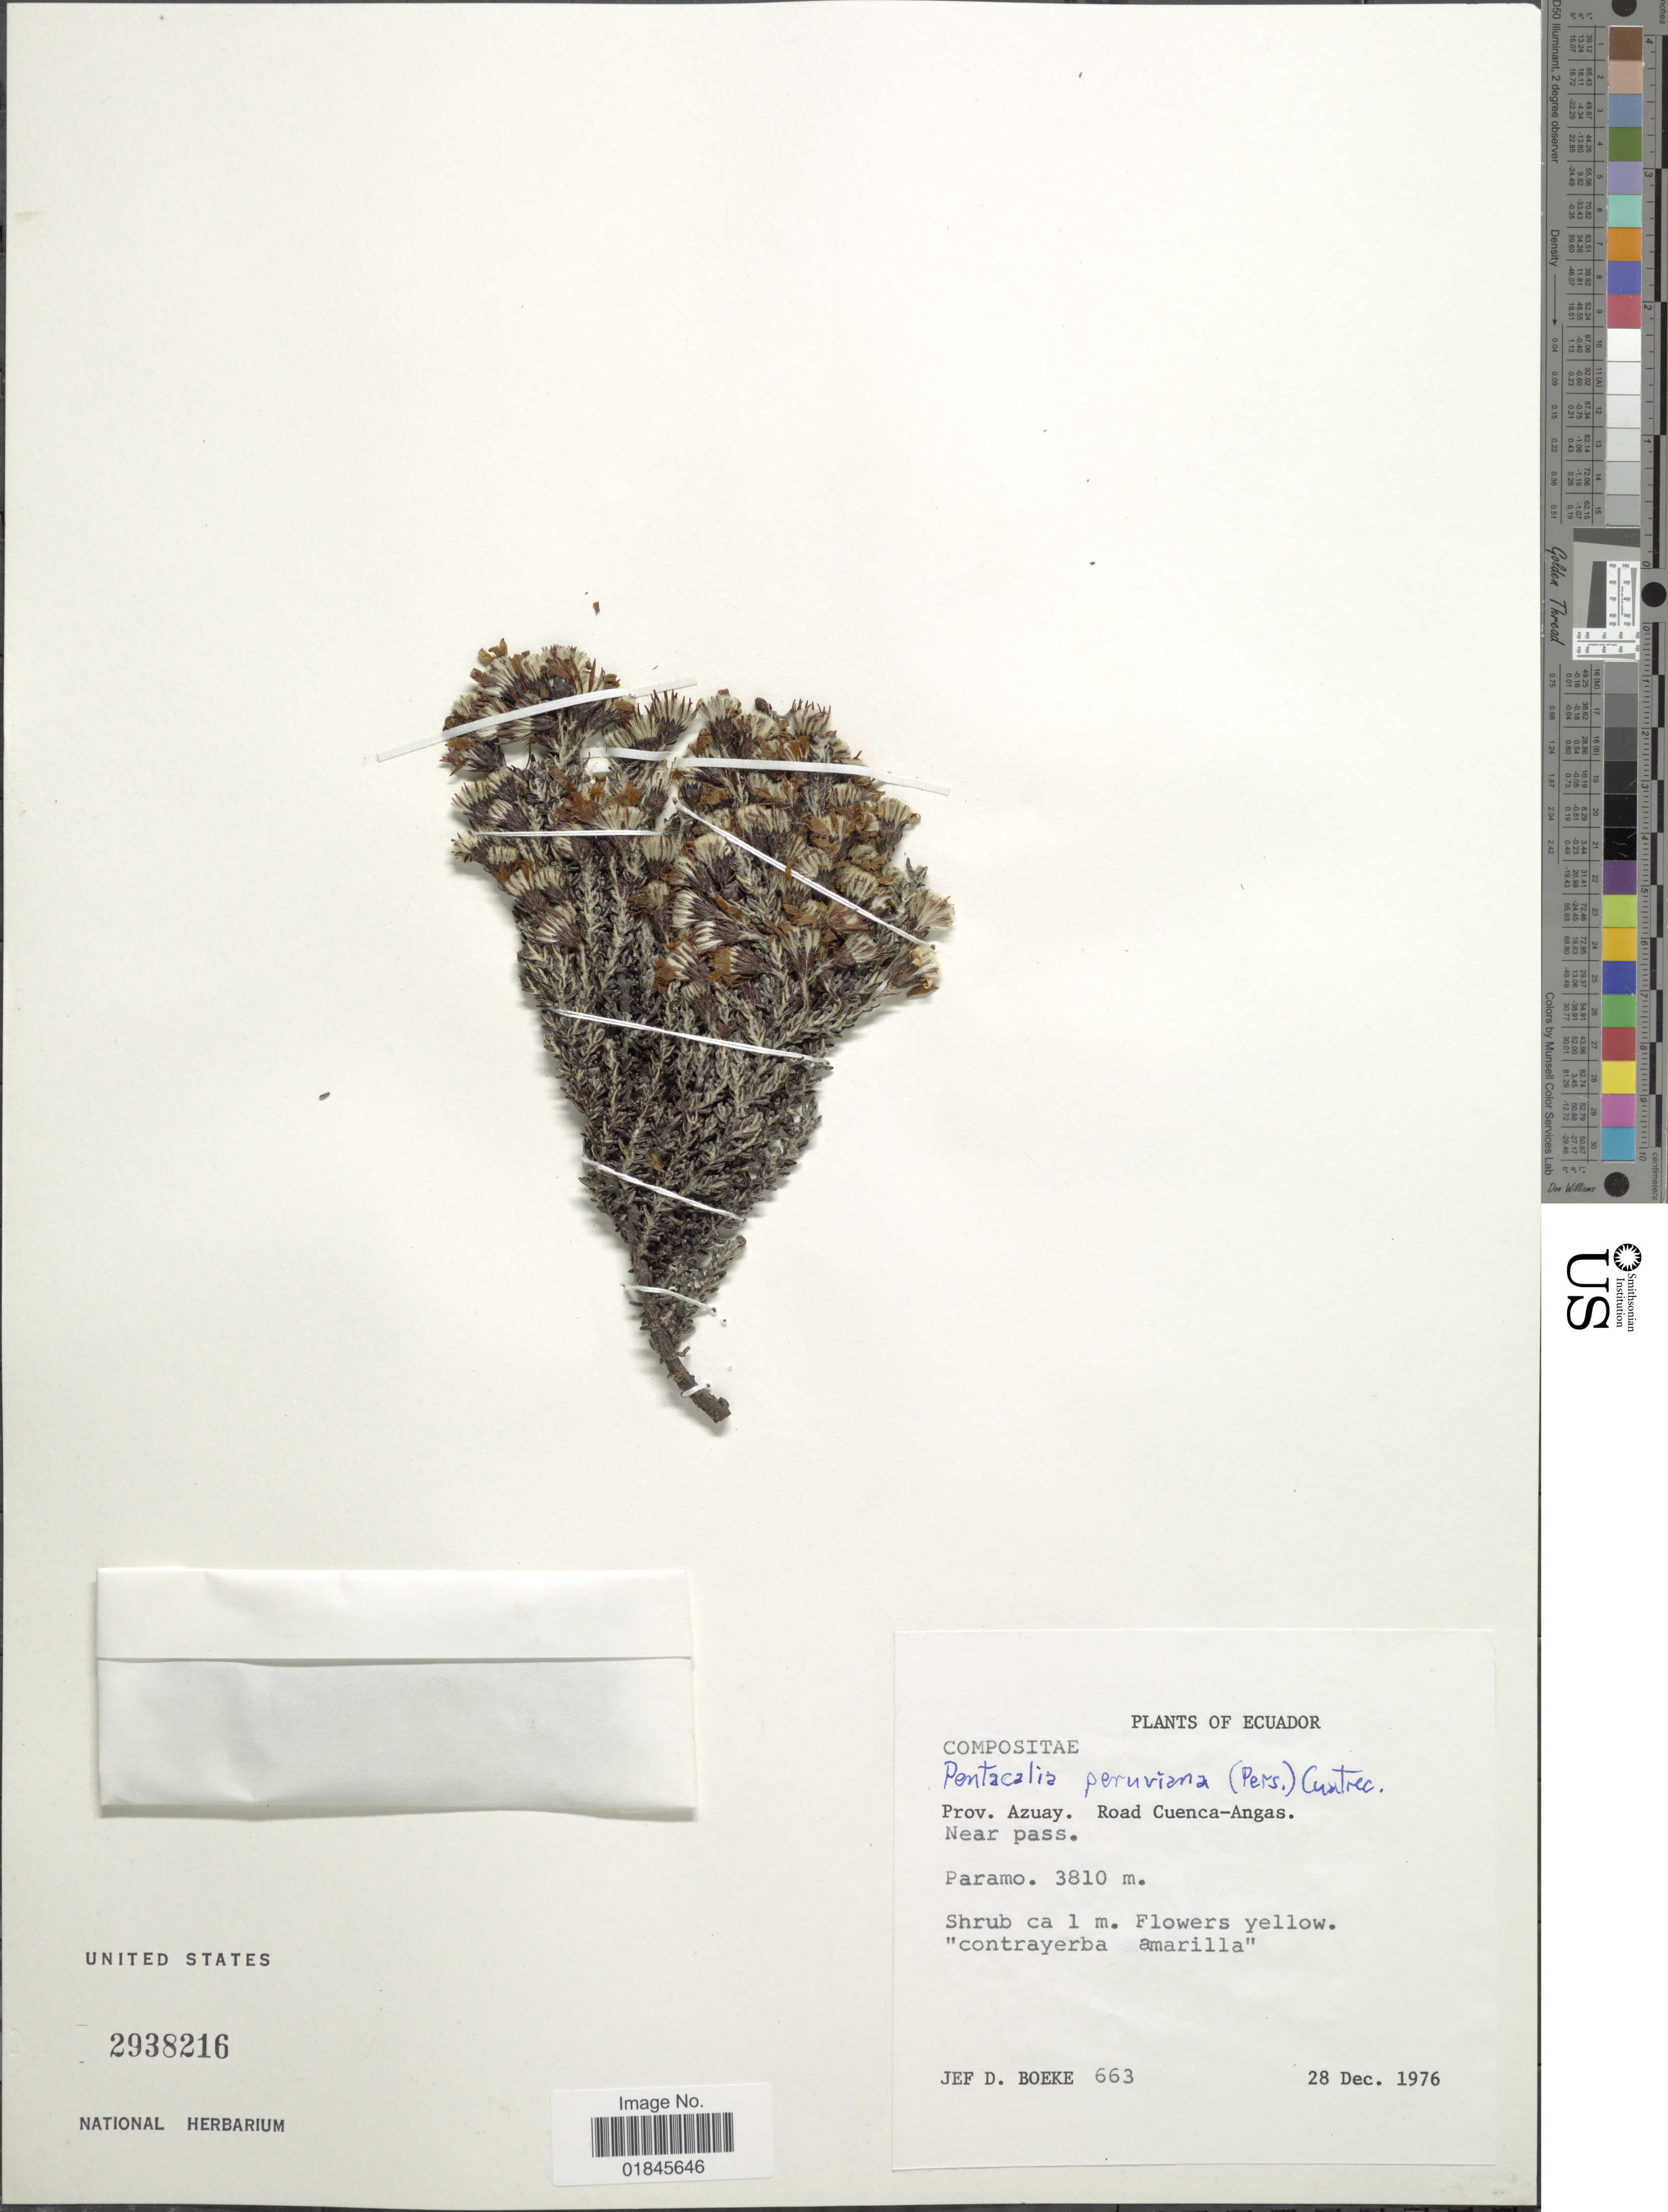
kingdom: Plantae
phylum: Tracheophyta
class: Magnoliopsida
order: Asterales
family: Asteraceae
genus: Pentacalia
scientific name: Pentacalia peruviana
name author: (Pers.) Cuatrec.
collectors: J. Boeke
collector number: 663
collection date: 1976-12-28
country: Ecuador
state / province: Azuay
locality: Prov. Azuay. Road Cuenca-Angas. Near pass. Paramo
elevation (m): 3810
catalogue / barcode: US 2938216